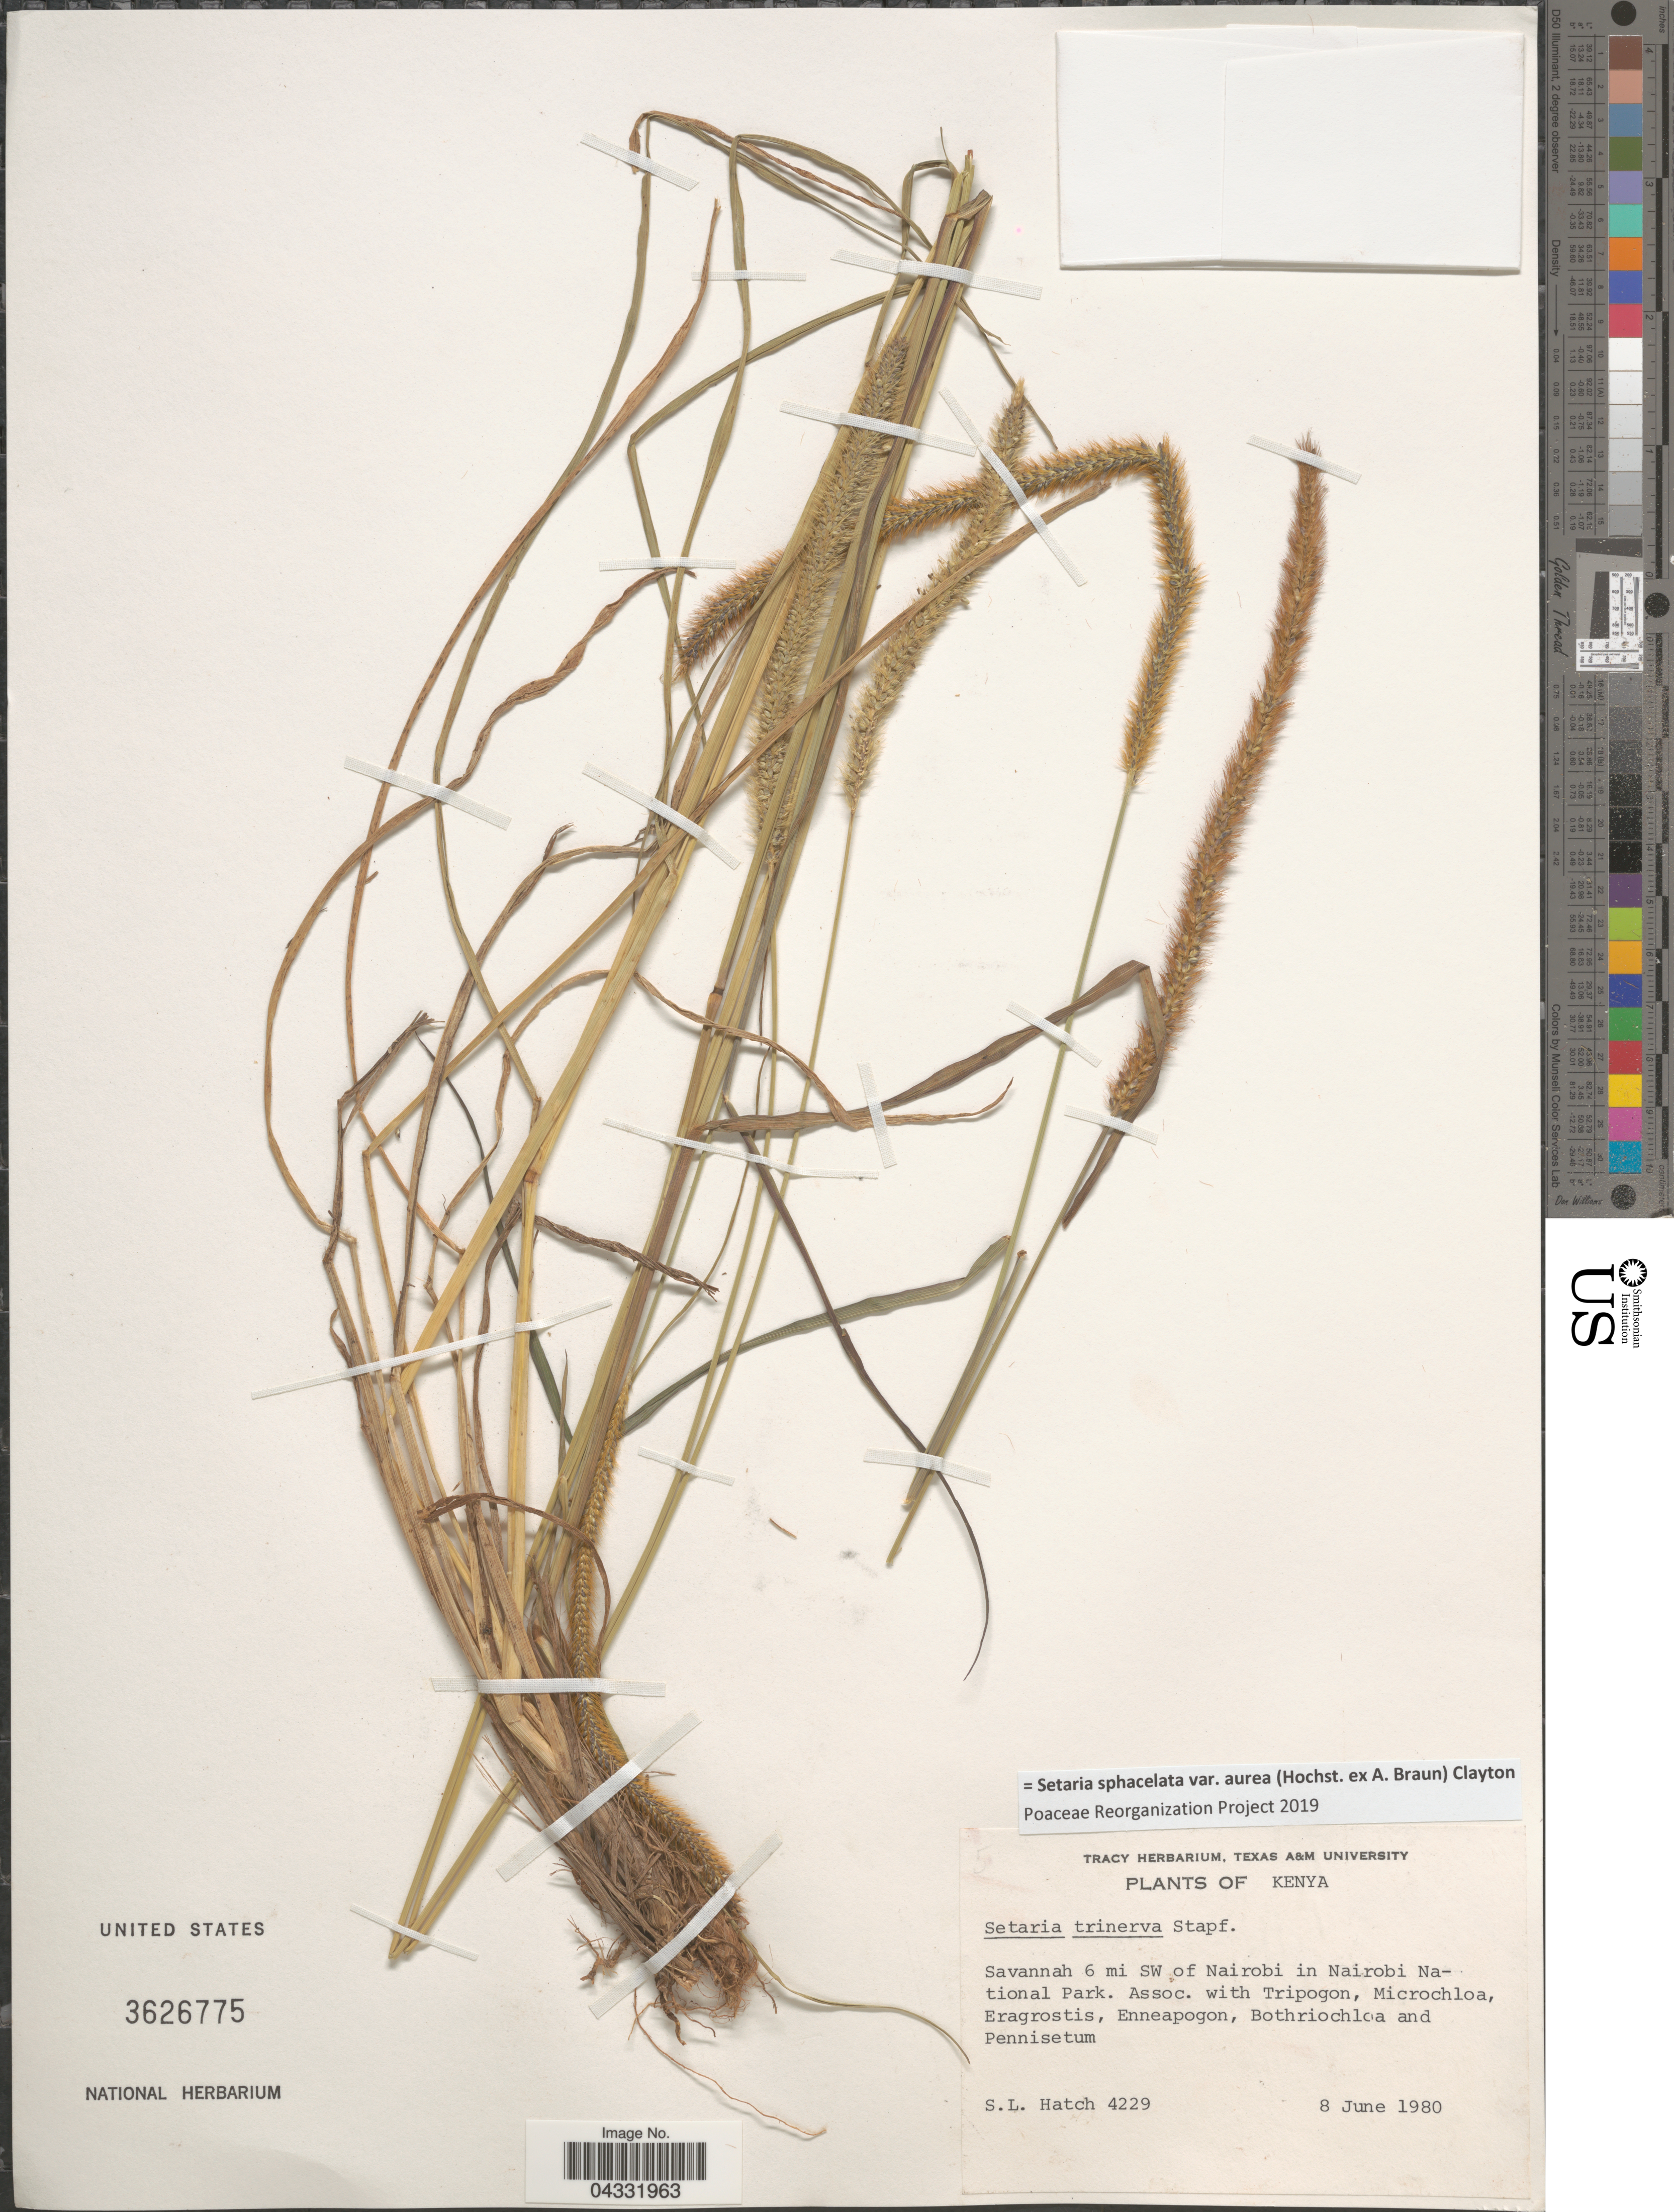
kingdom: Plantae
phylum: Tracheophyta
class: Liliopsida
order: Poales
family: Poaceae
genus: Setaria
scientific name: Setaria sphacelata var. aurea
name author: (Hochst. ex A. Braun) Clayton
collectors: S. Hatch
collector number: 4229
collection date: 1980-06-08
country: Kenya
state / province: Nairobi Area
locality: Savannah 6 mi SW of Nairobi in Nairobi National Park.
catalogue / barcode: US 3626775